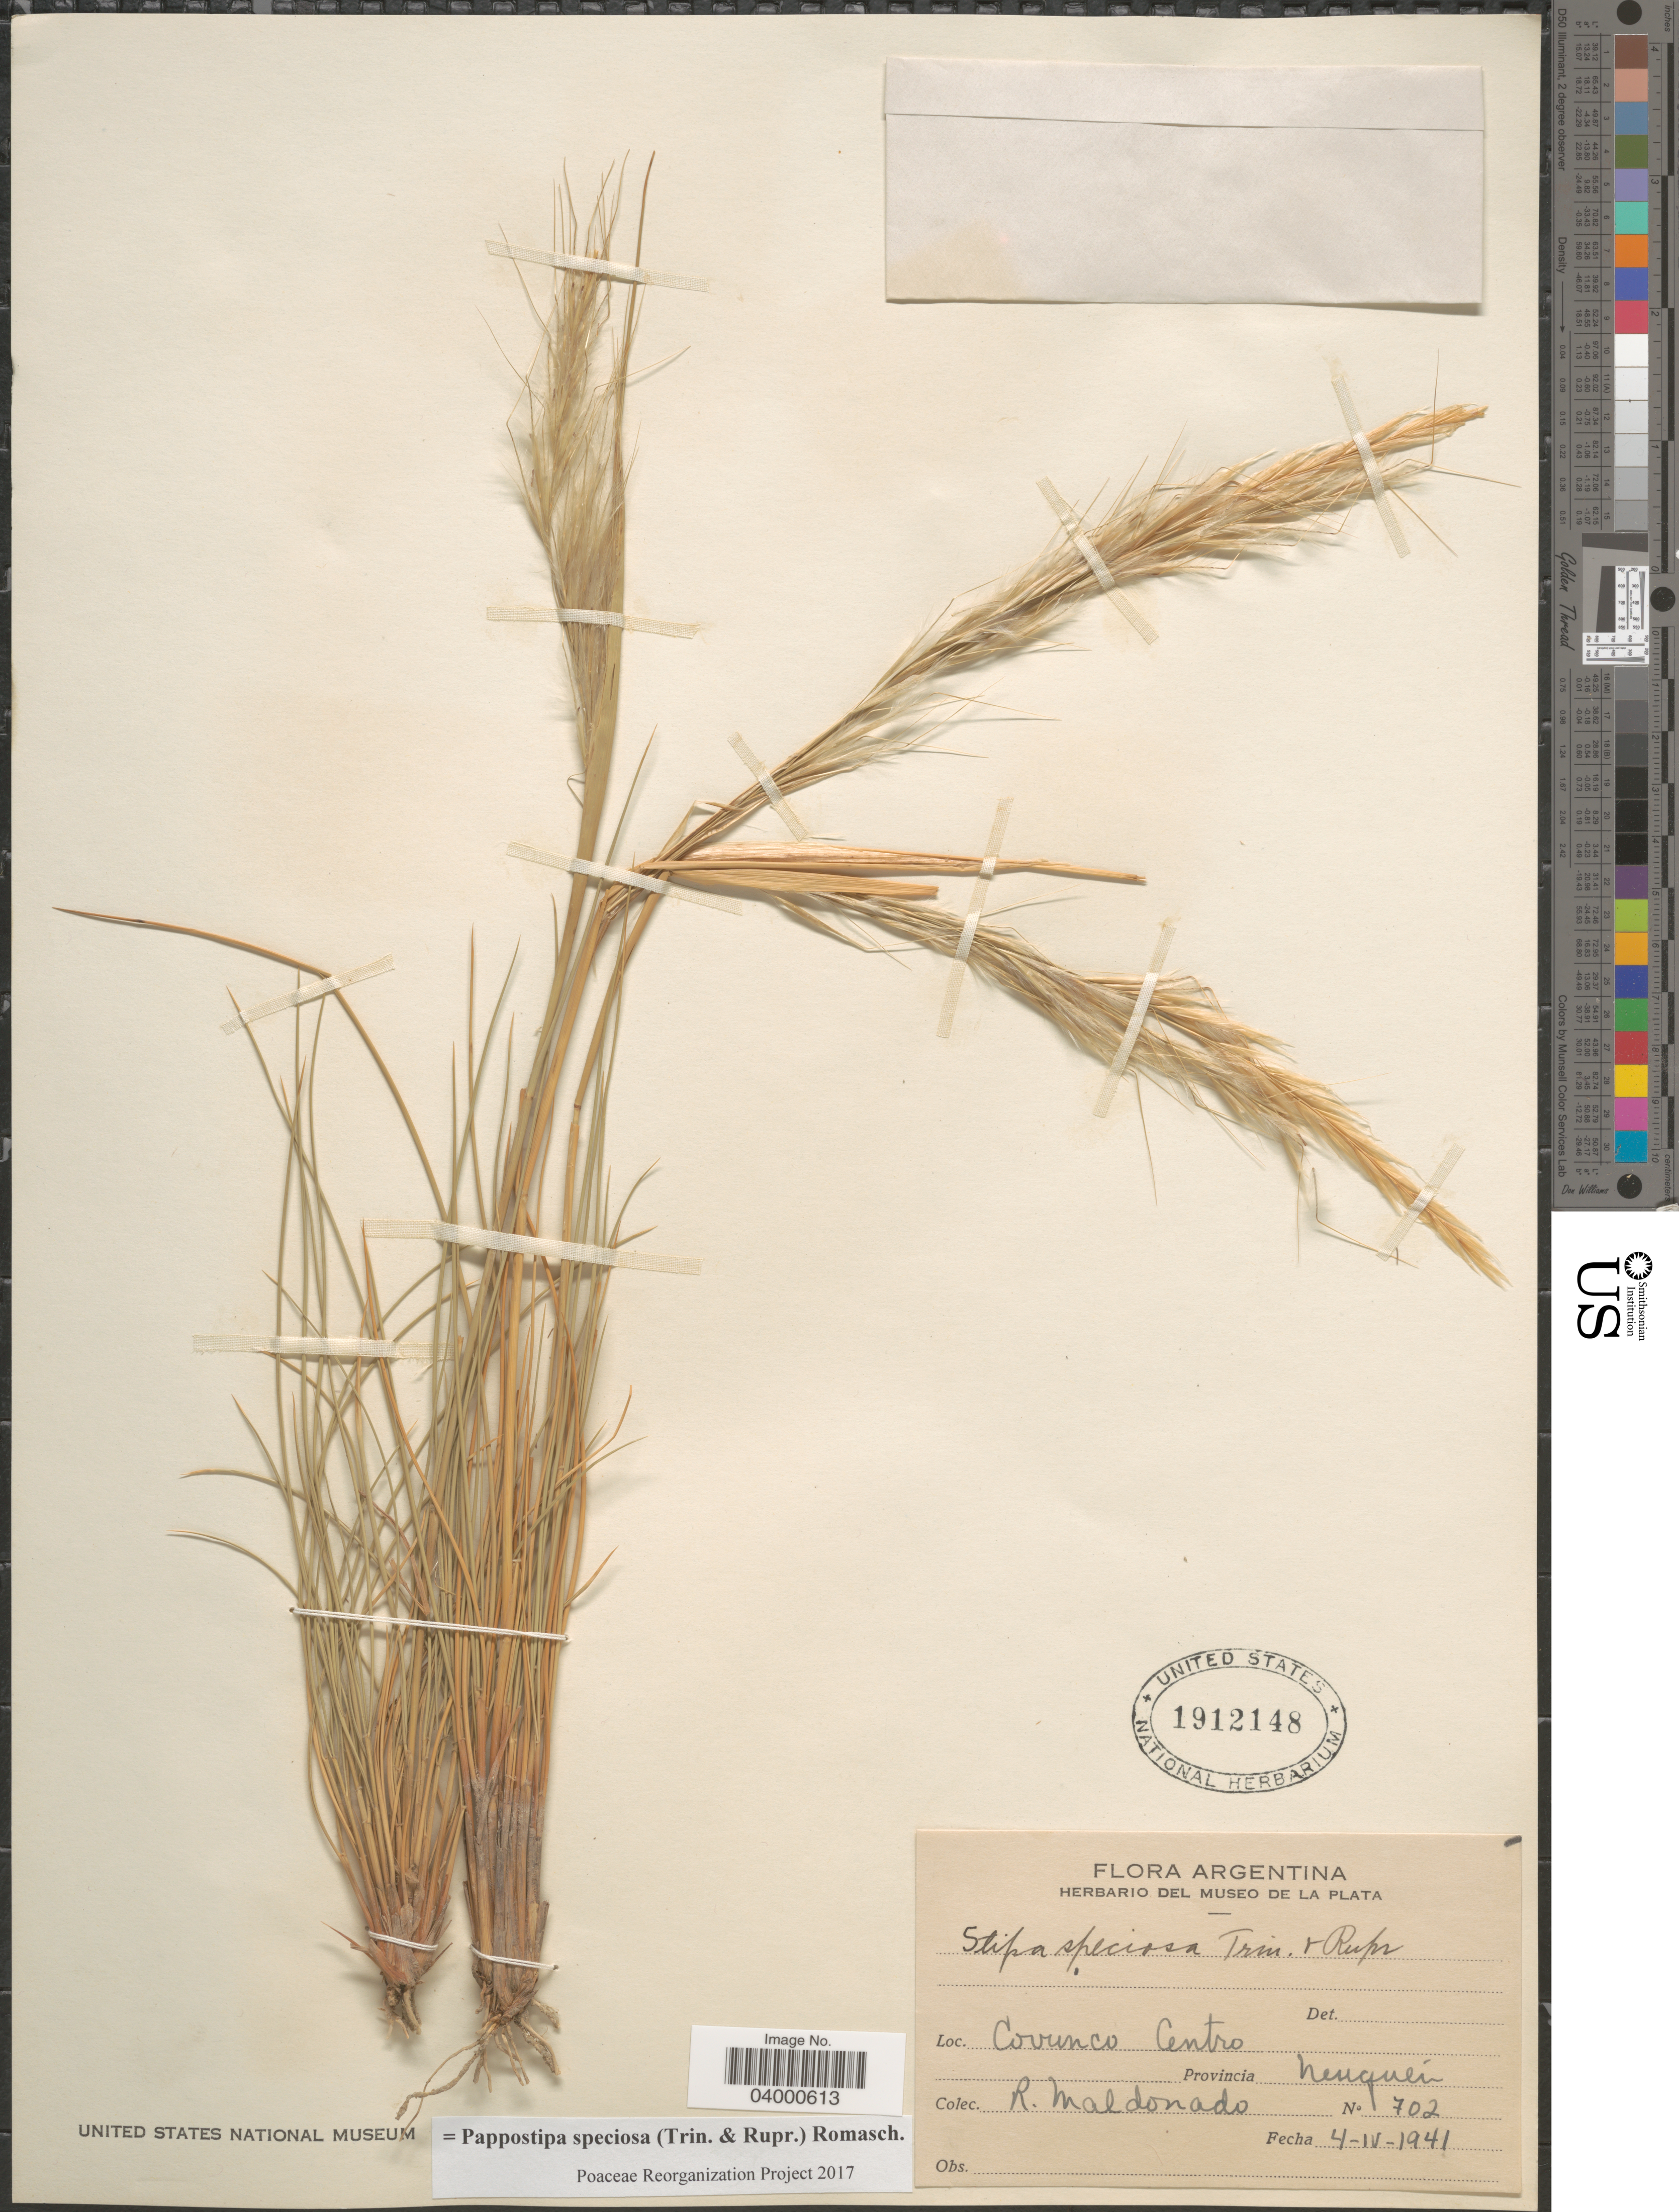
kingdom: Plantae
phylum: Tracheophyta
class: Liliopsida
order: Poales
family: Poaceae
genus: Pappostipa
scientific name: Pappostipa speciosa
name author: (Trin. & Rupr.) Romasch.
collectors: R. Maldonado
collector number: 702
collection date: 1941-04-04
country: Argentina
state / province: Neuquen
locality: Covunco Centro.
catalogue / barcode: US 1912148